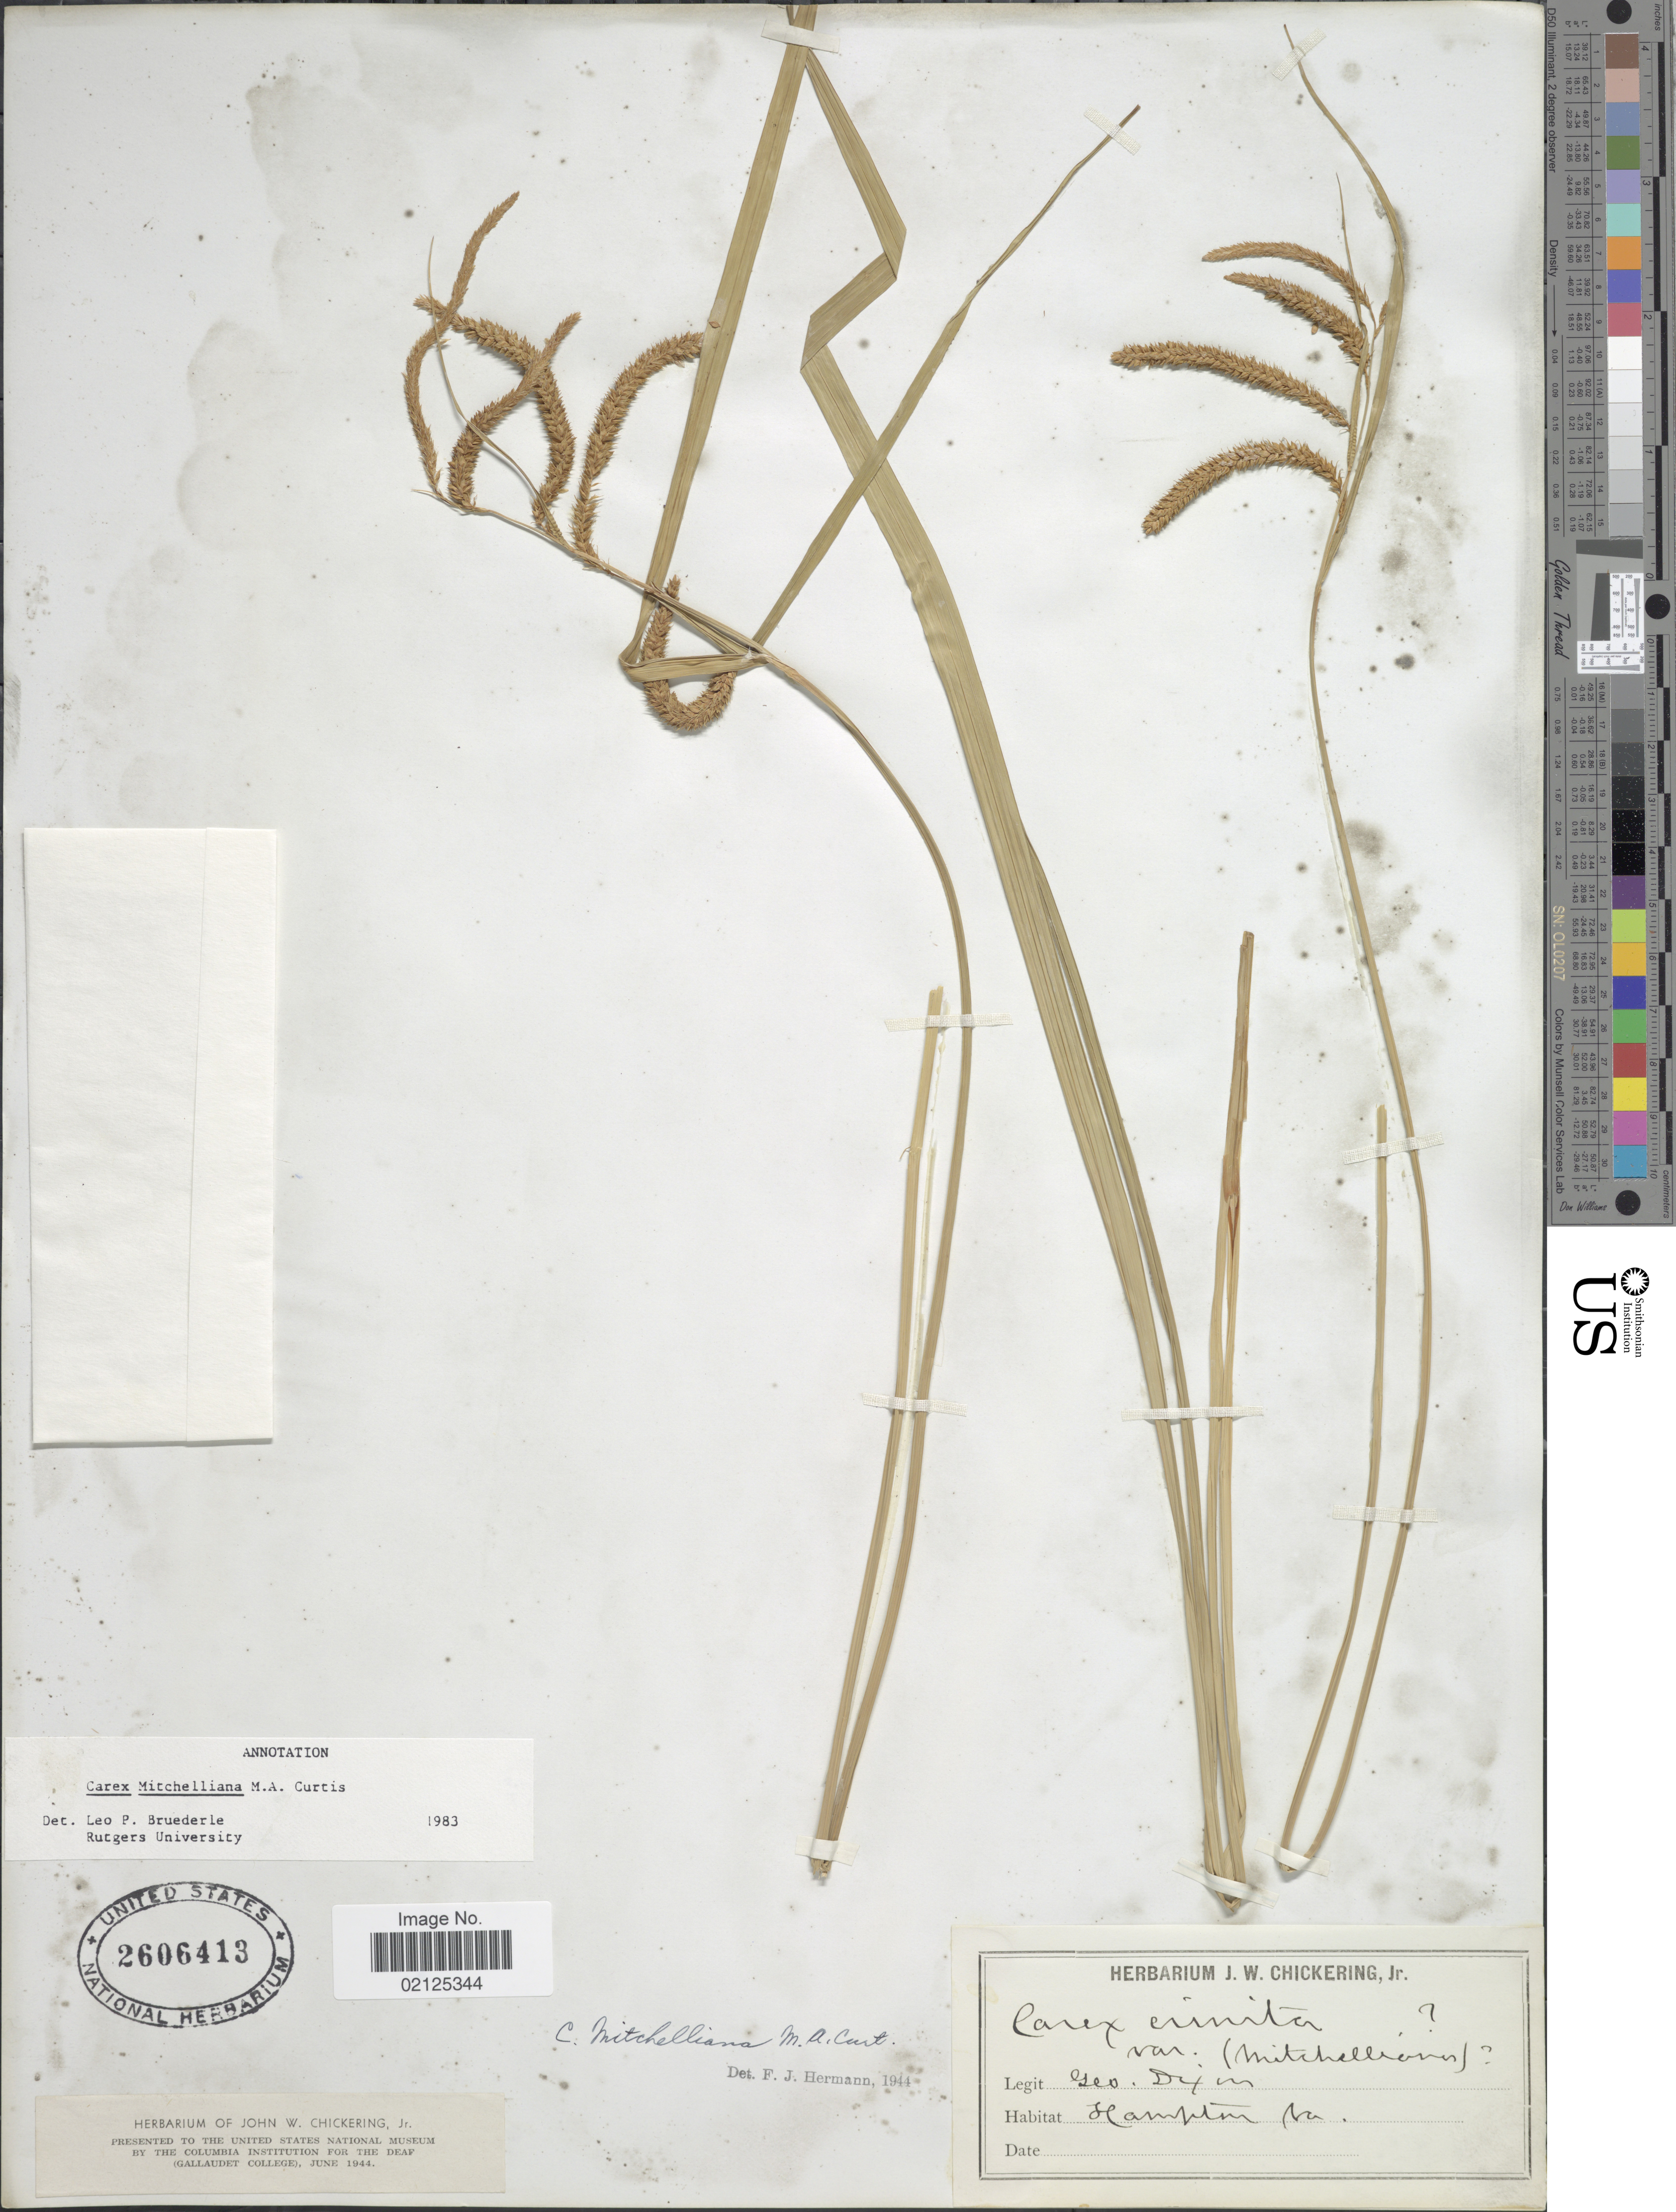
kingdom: Plantae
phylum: Tracheophyta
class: Liliopsida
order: Poales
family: Cyperaceae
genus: Carex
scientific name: Carex mitchelliana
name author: M.A. Curtis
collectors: G. Dixon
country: United States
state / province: Virginia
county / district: City of Hampton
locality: Hampton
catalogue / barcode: US 2606413